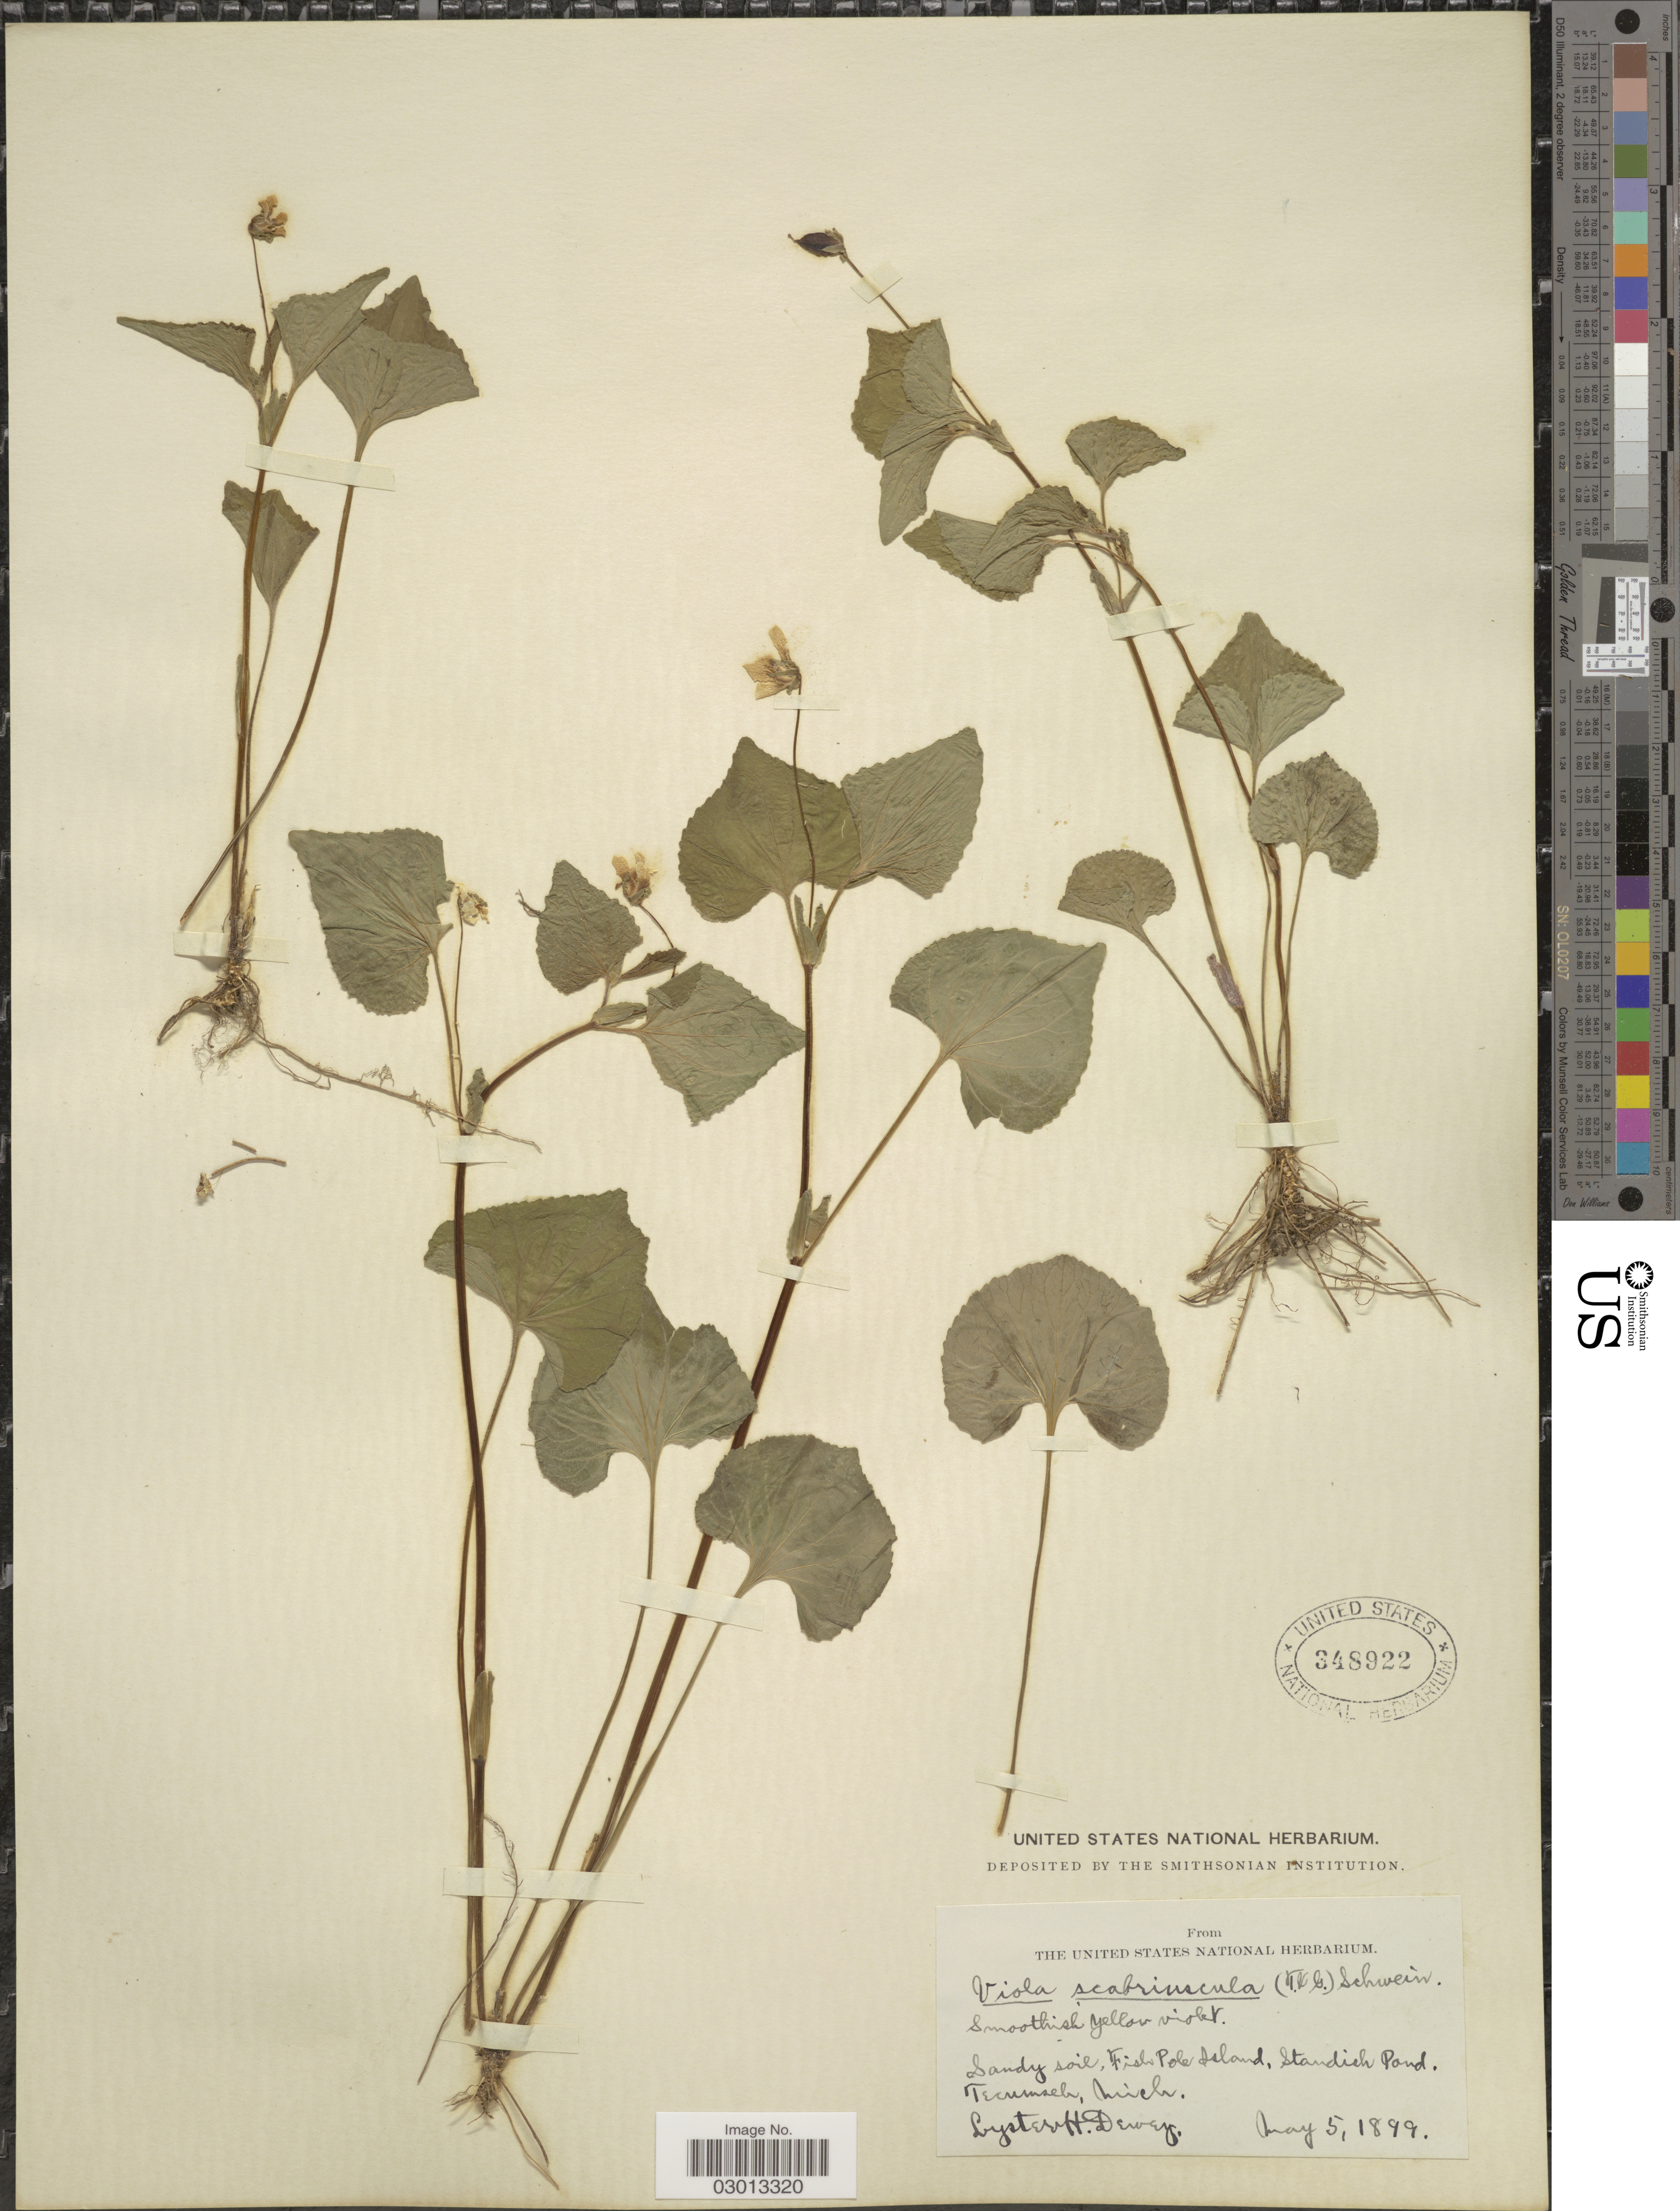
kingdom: Plantae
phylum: Tracheophyta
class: Magnoliopsida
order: Malpighiales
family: Violaceae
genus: Viola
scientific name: Viola pensylvanica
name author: Michx.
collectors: L. H. Dewey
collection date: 1899-05-05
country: United States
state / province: Michigan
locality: Fish Pole Island, Standish Pond. Tecumseh.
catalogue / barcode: US 348922